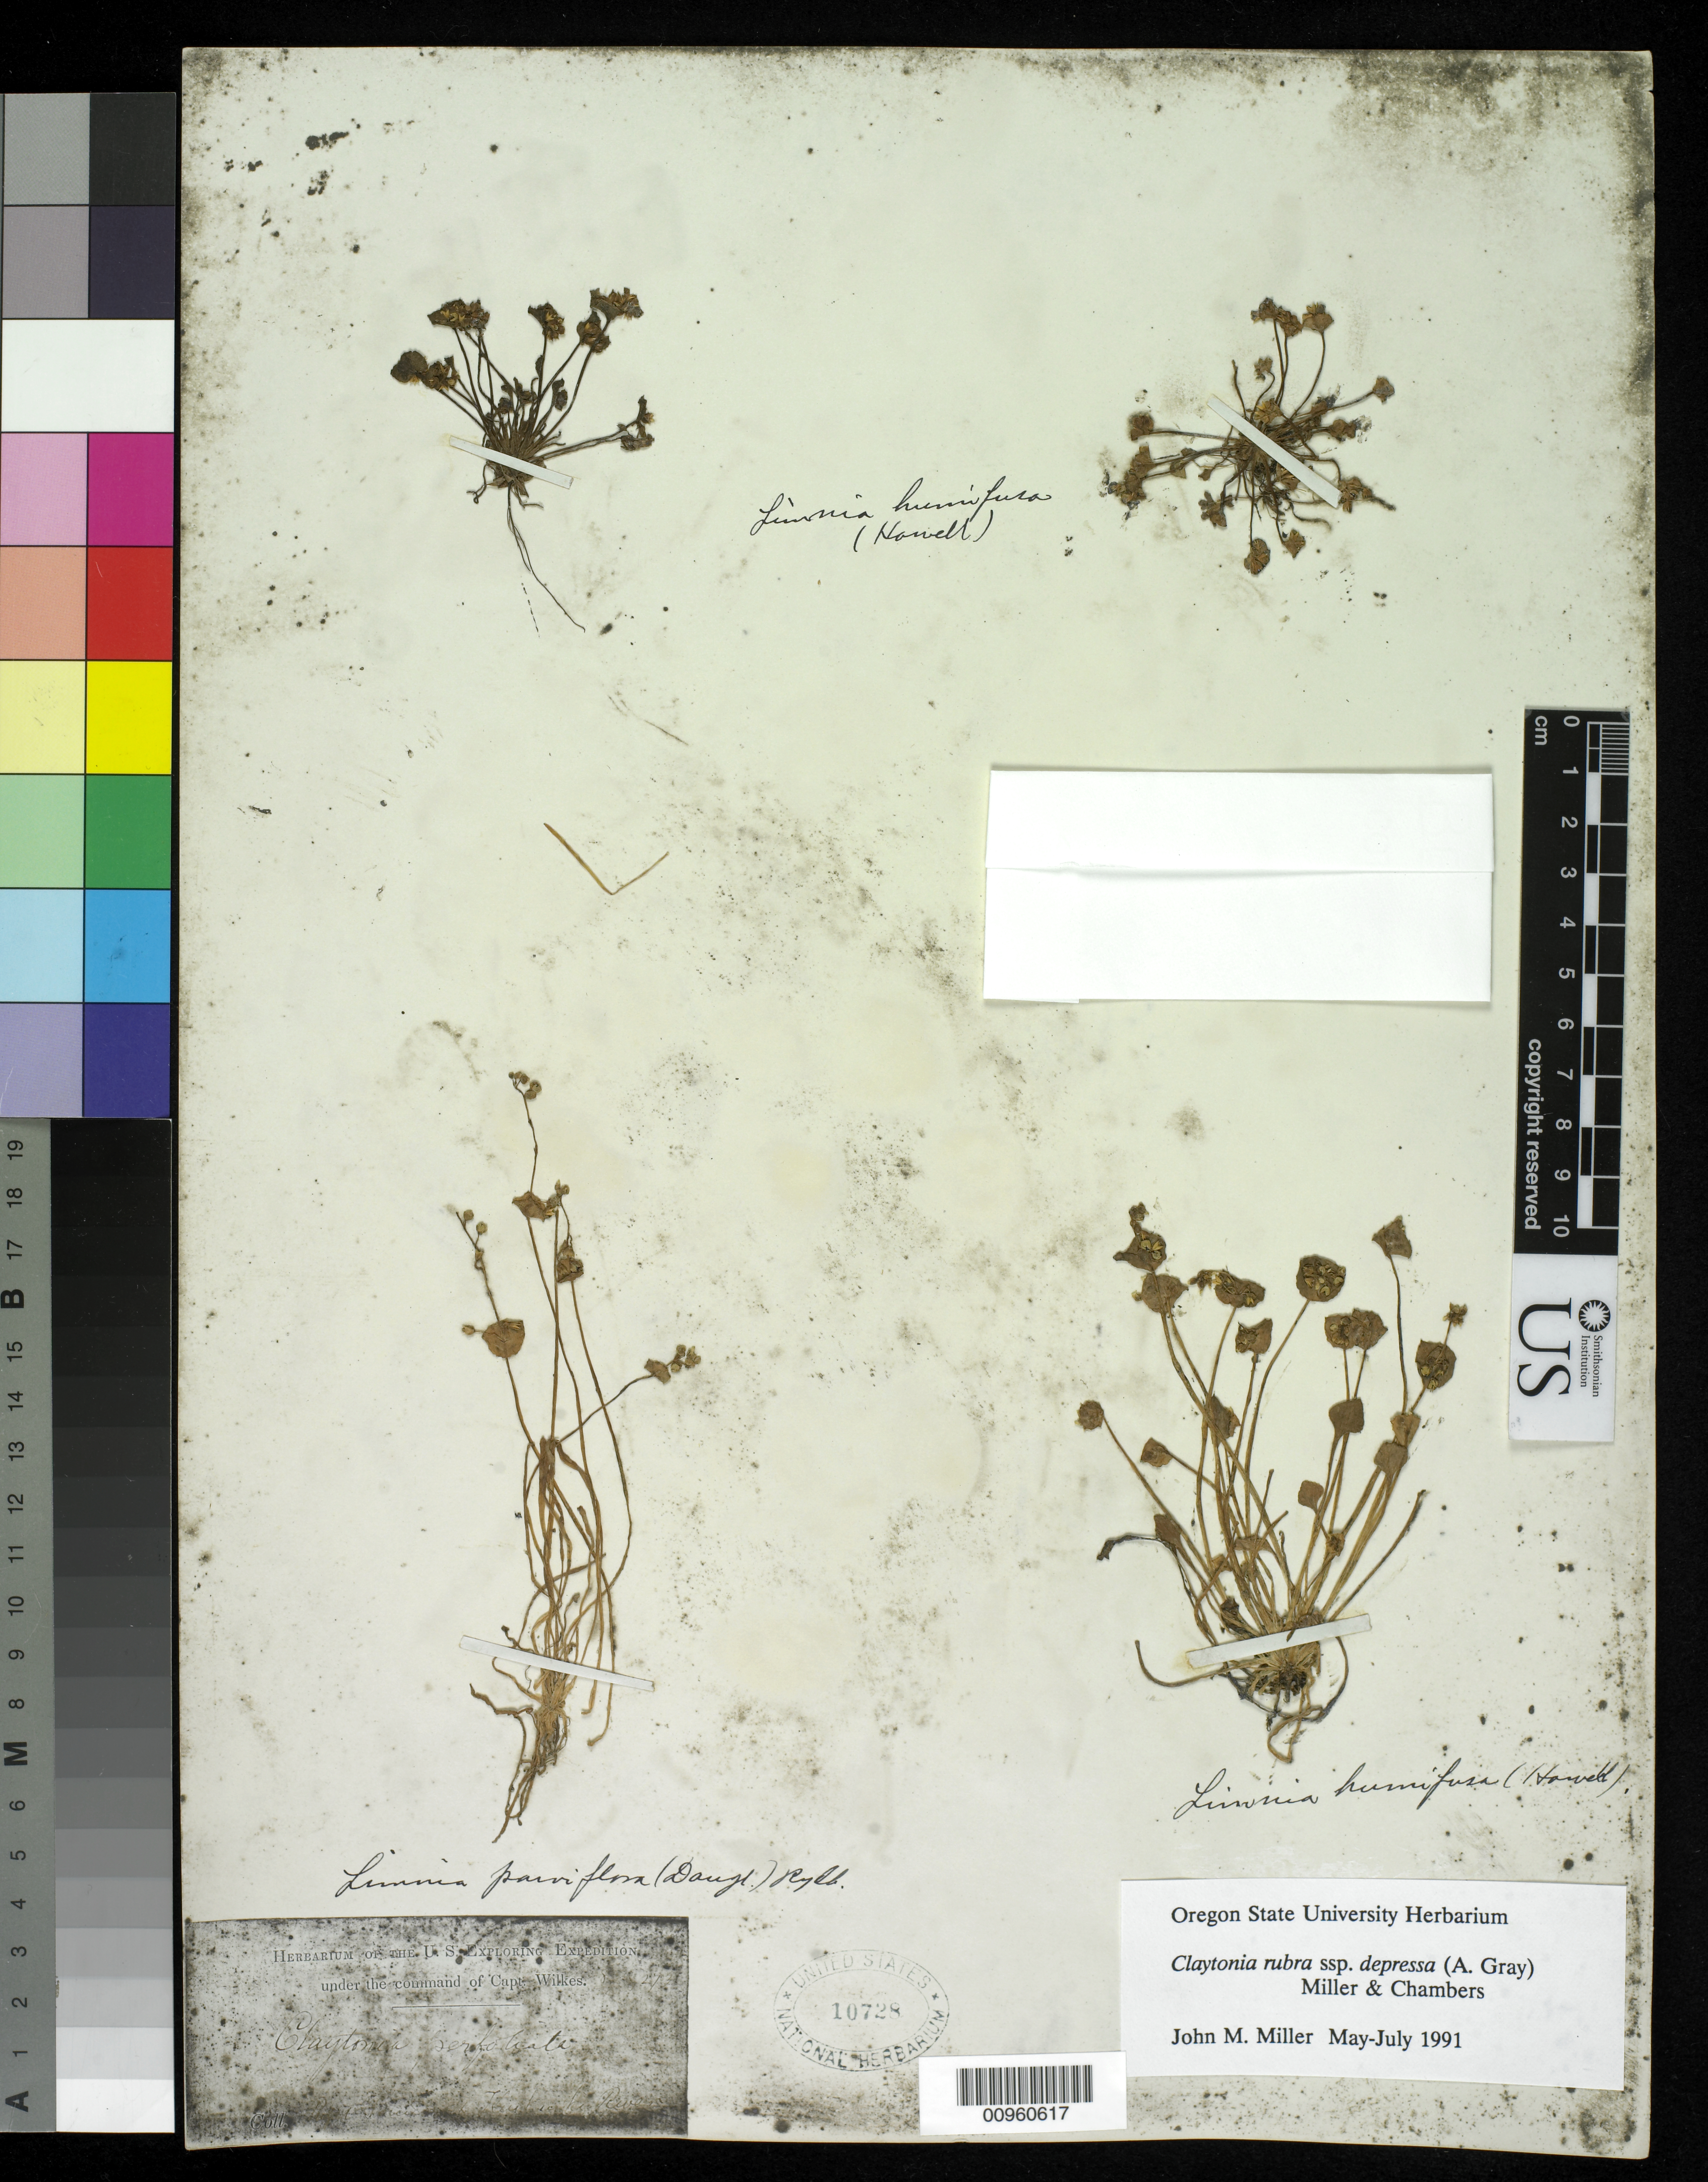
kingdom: Plantae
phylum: Tracheophyta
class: Magnoliopsida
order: Caryophyllales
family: Montiaceae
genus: Claytonia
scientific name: Claytonia rubra subsp. depressa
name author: (A. Gray) Mill. & Chambers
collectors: Wilkes Explor. Exped.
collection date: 1838/1842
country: United States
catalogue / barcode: US 10728